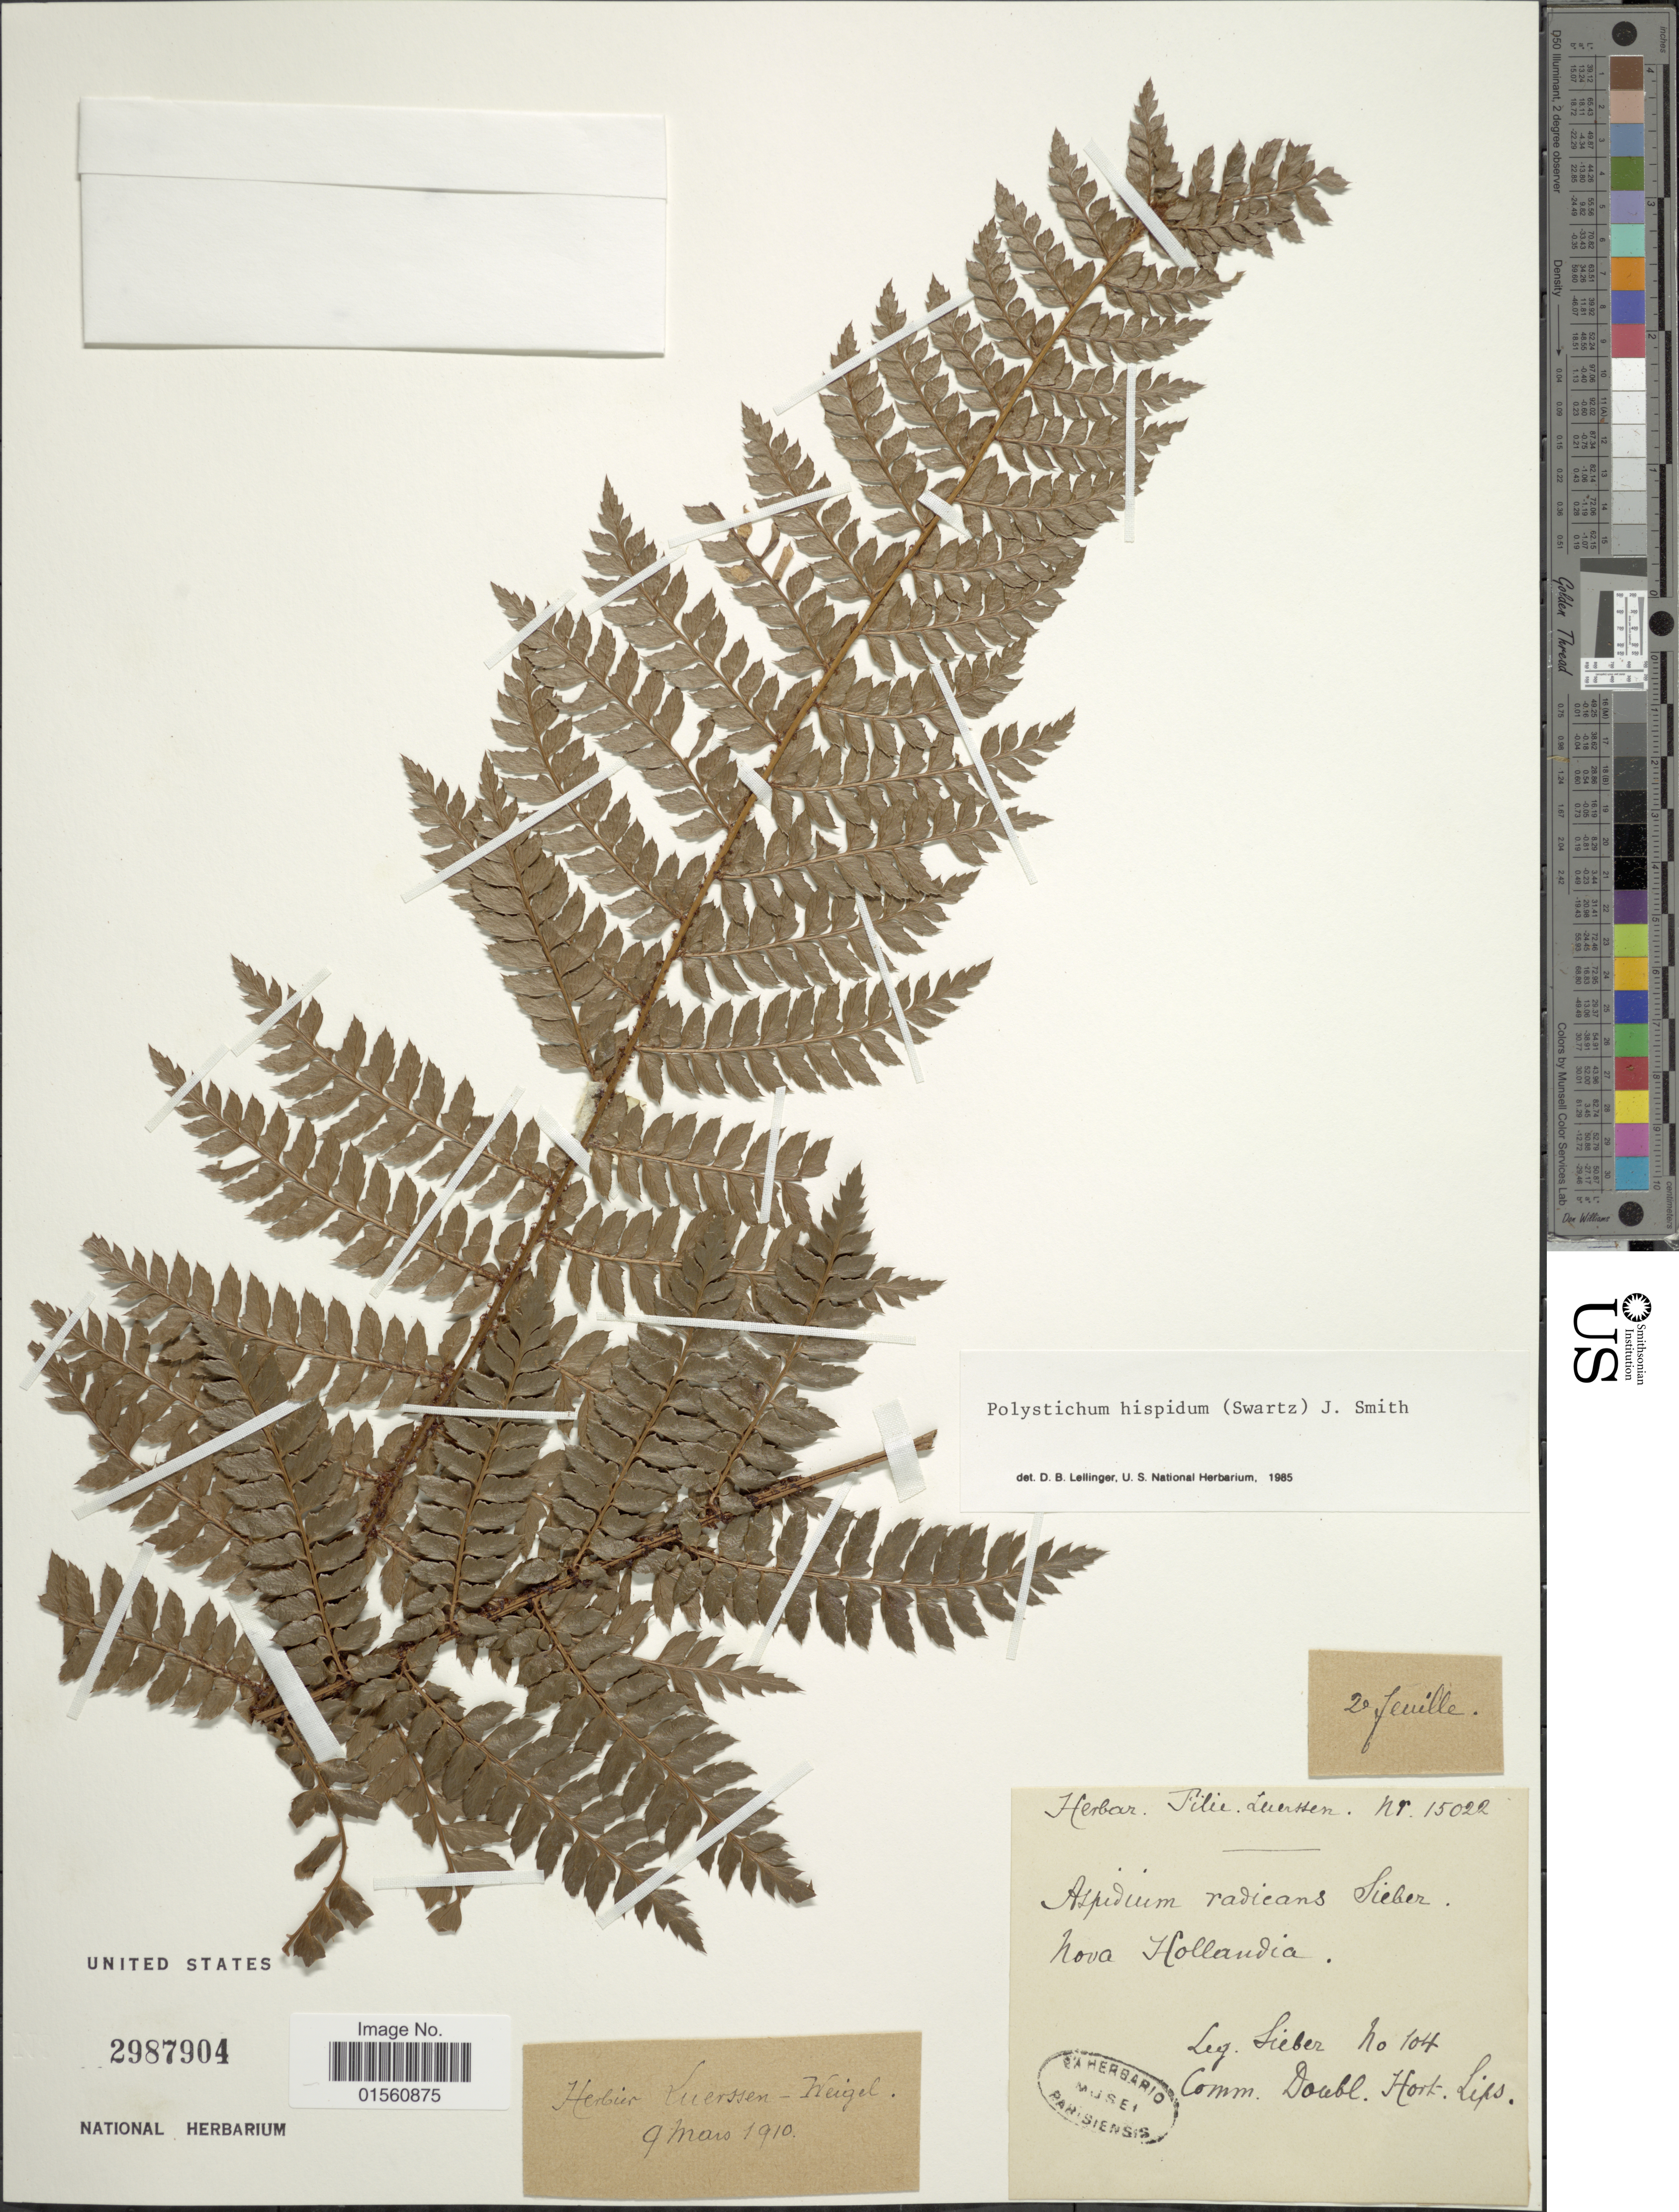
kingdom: Plantae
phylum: Tracheophyta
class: Polypodiopsida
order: Polypodiales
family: Dryopteridaceae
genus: Lastreopsis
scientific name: Lastreopsis hispida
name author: (Sw.) Tindale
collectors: -- Sieber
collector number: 104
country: Australia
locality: Nova Hollandia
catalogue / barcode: US 2987904